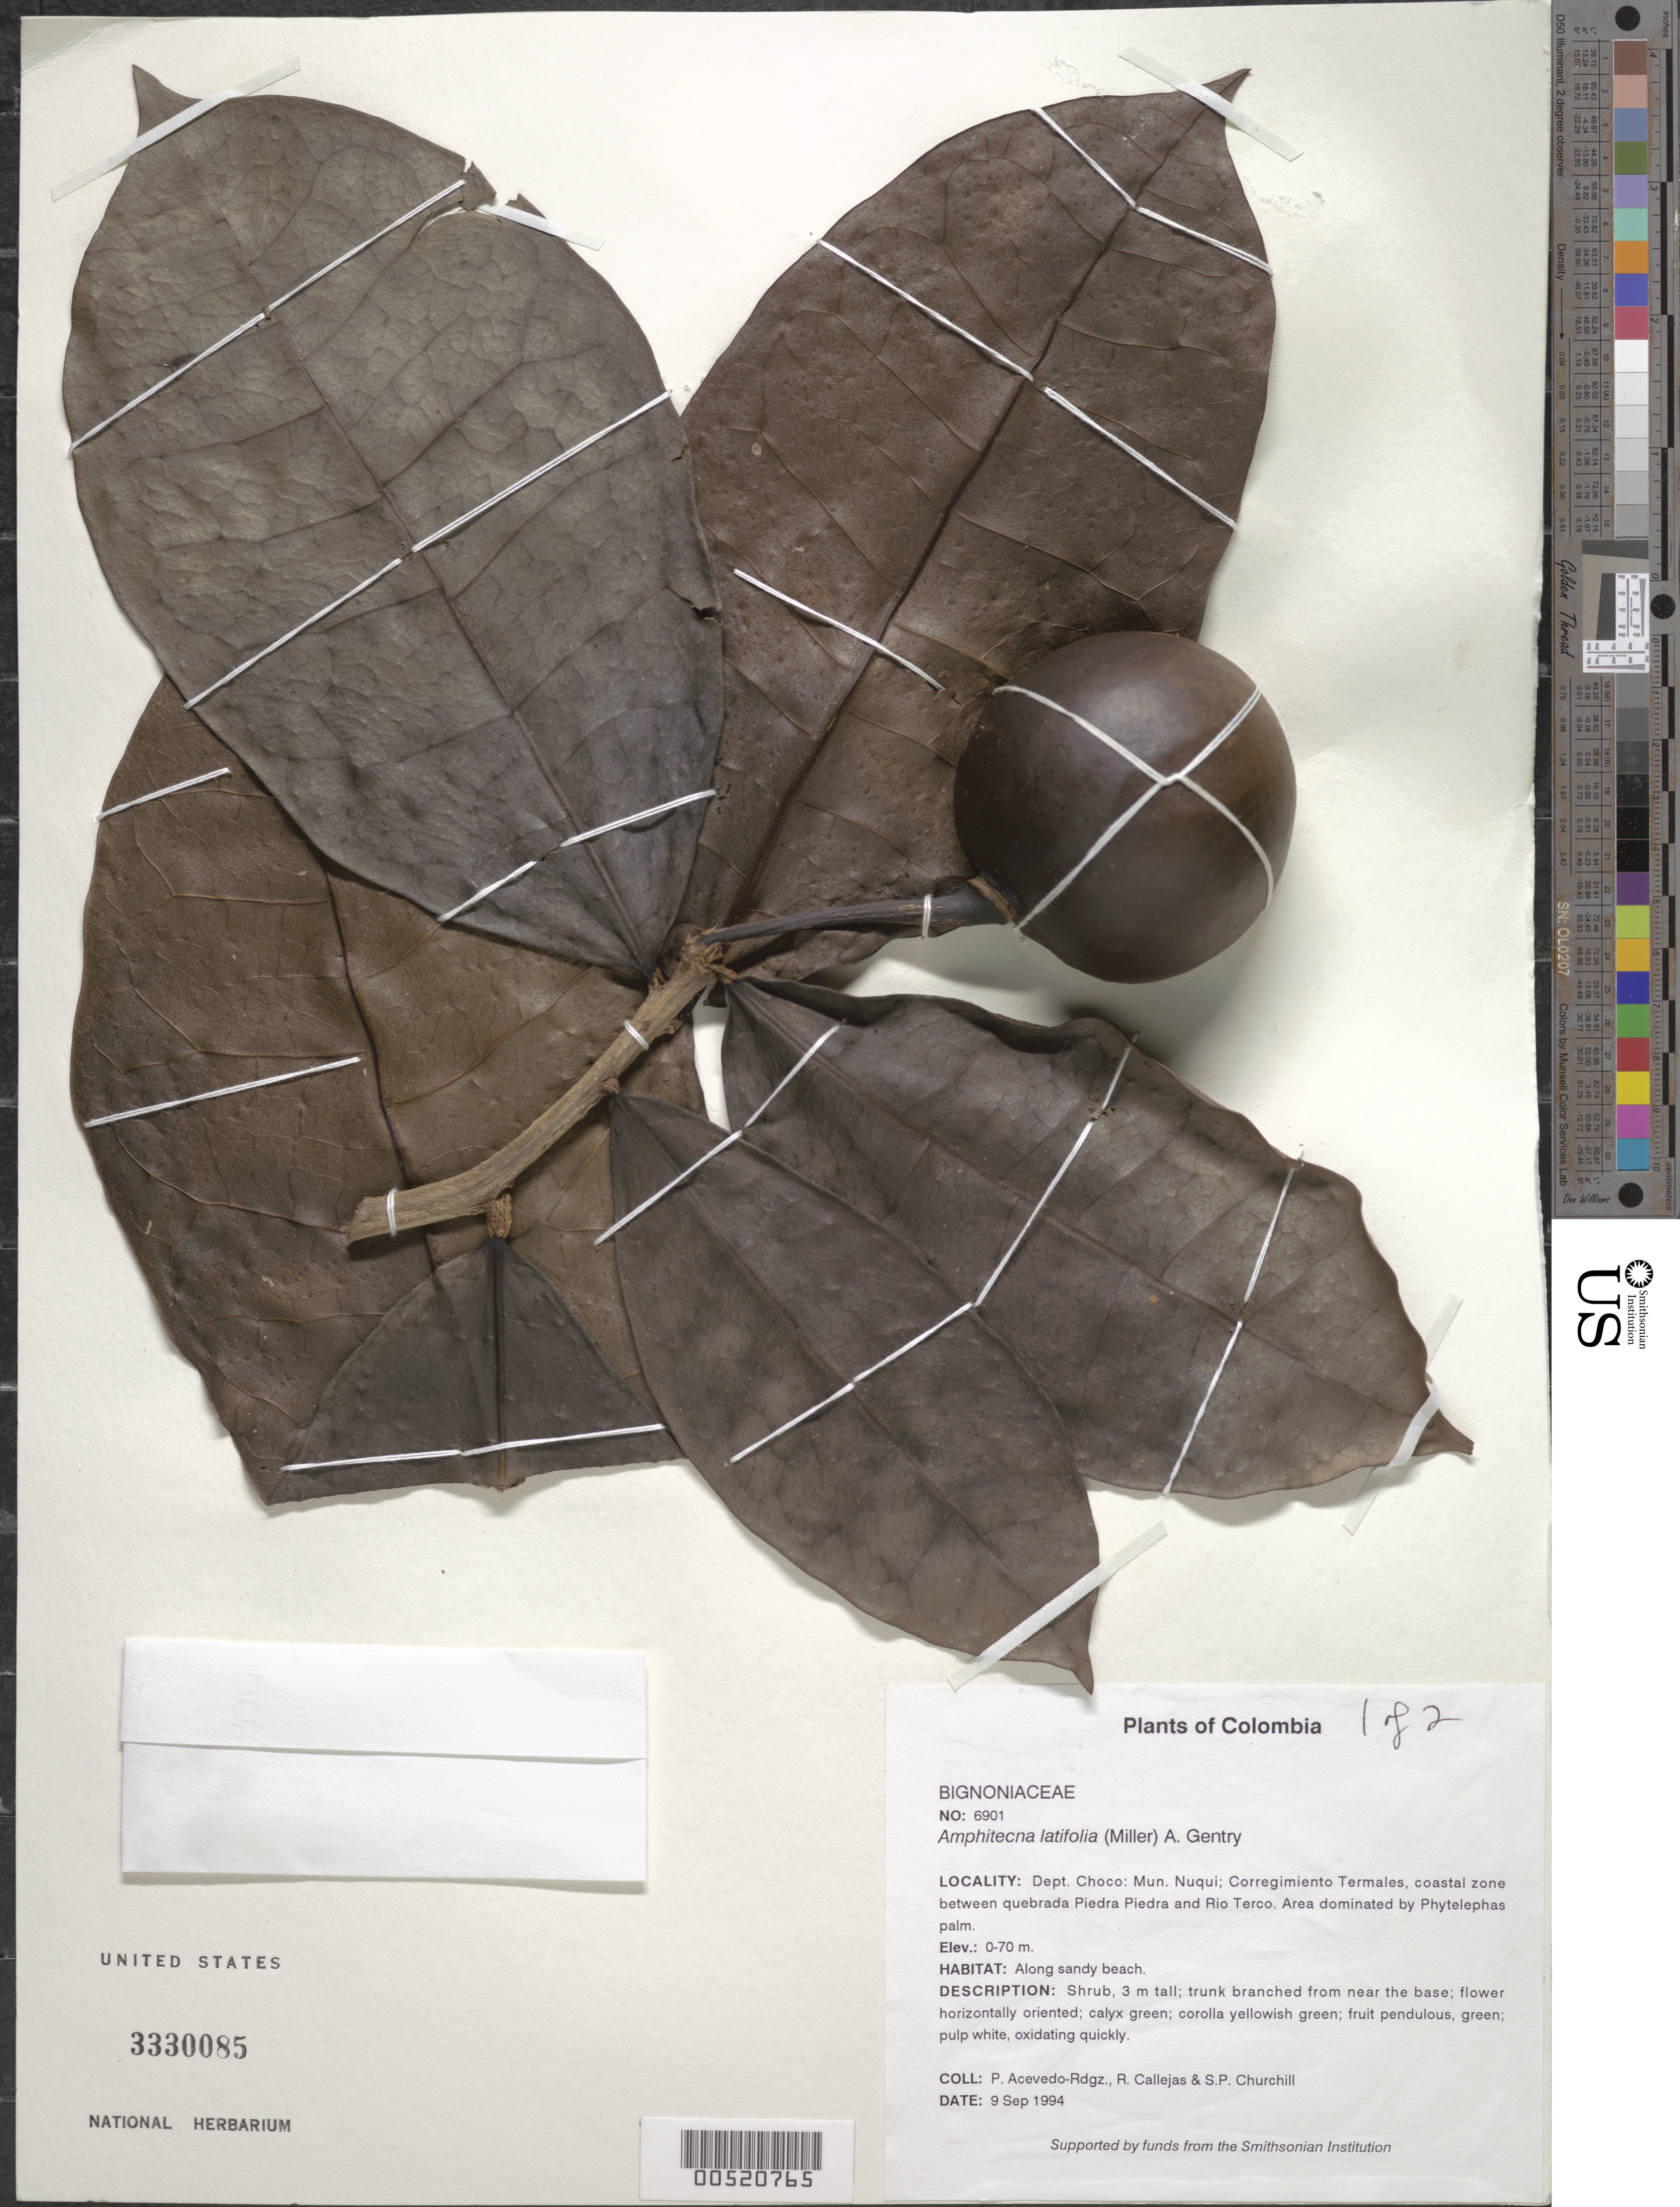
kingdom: Plantae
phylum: Tracheophyta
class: Magnoliopsida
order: Lamiales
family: Bignoniaceae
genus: Amphitecna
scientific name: Amphitecna latifolia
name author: (Mill.) A.H. Gentry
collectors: P. Acevedo-Rodr., R. Callejas & S. Churchill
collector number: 6901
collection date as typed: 09 Sep 1994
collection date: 1994-09-09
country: Colombia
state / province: Chocó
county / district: Nuqui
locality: Depart. Choco; Mun. Nuqui; Corregimiento Termales, coastal zone between quebrada Piedra Piedra and Río Terco. Area dominated by Phytelephas palm.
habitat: Along sandy beach.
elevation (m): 0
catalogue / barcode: US 3330085